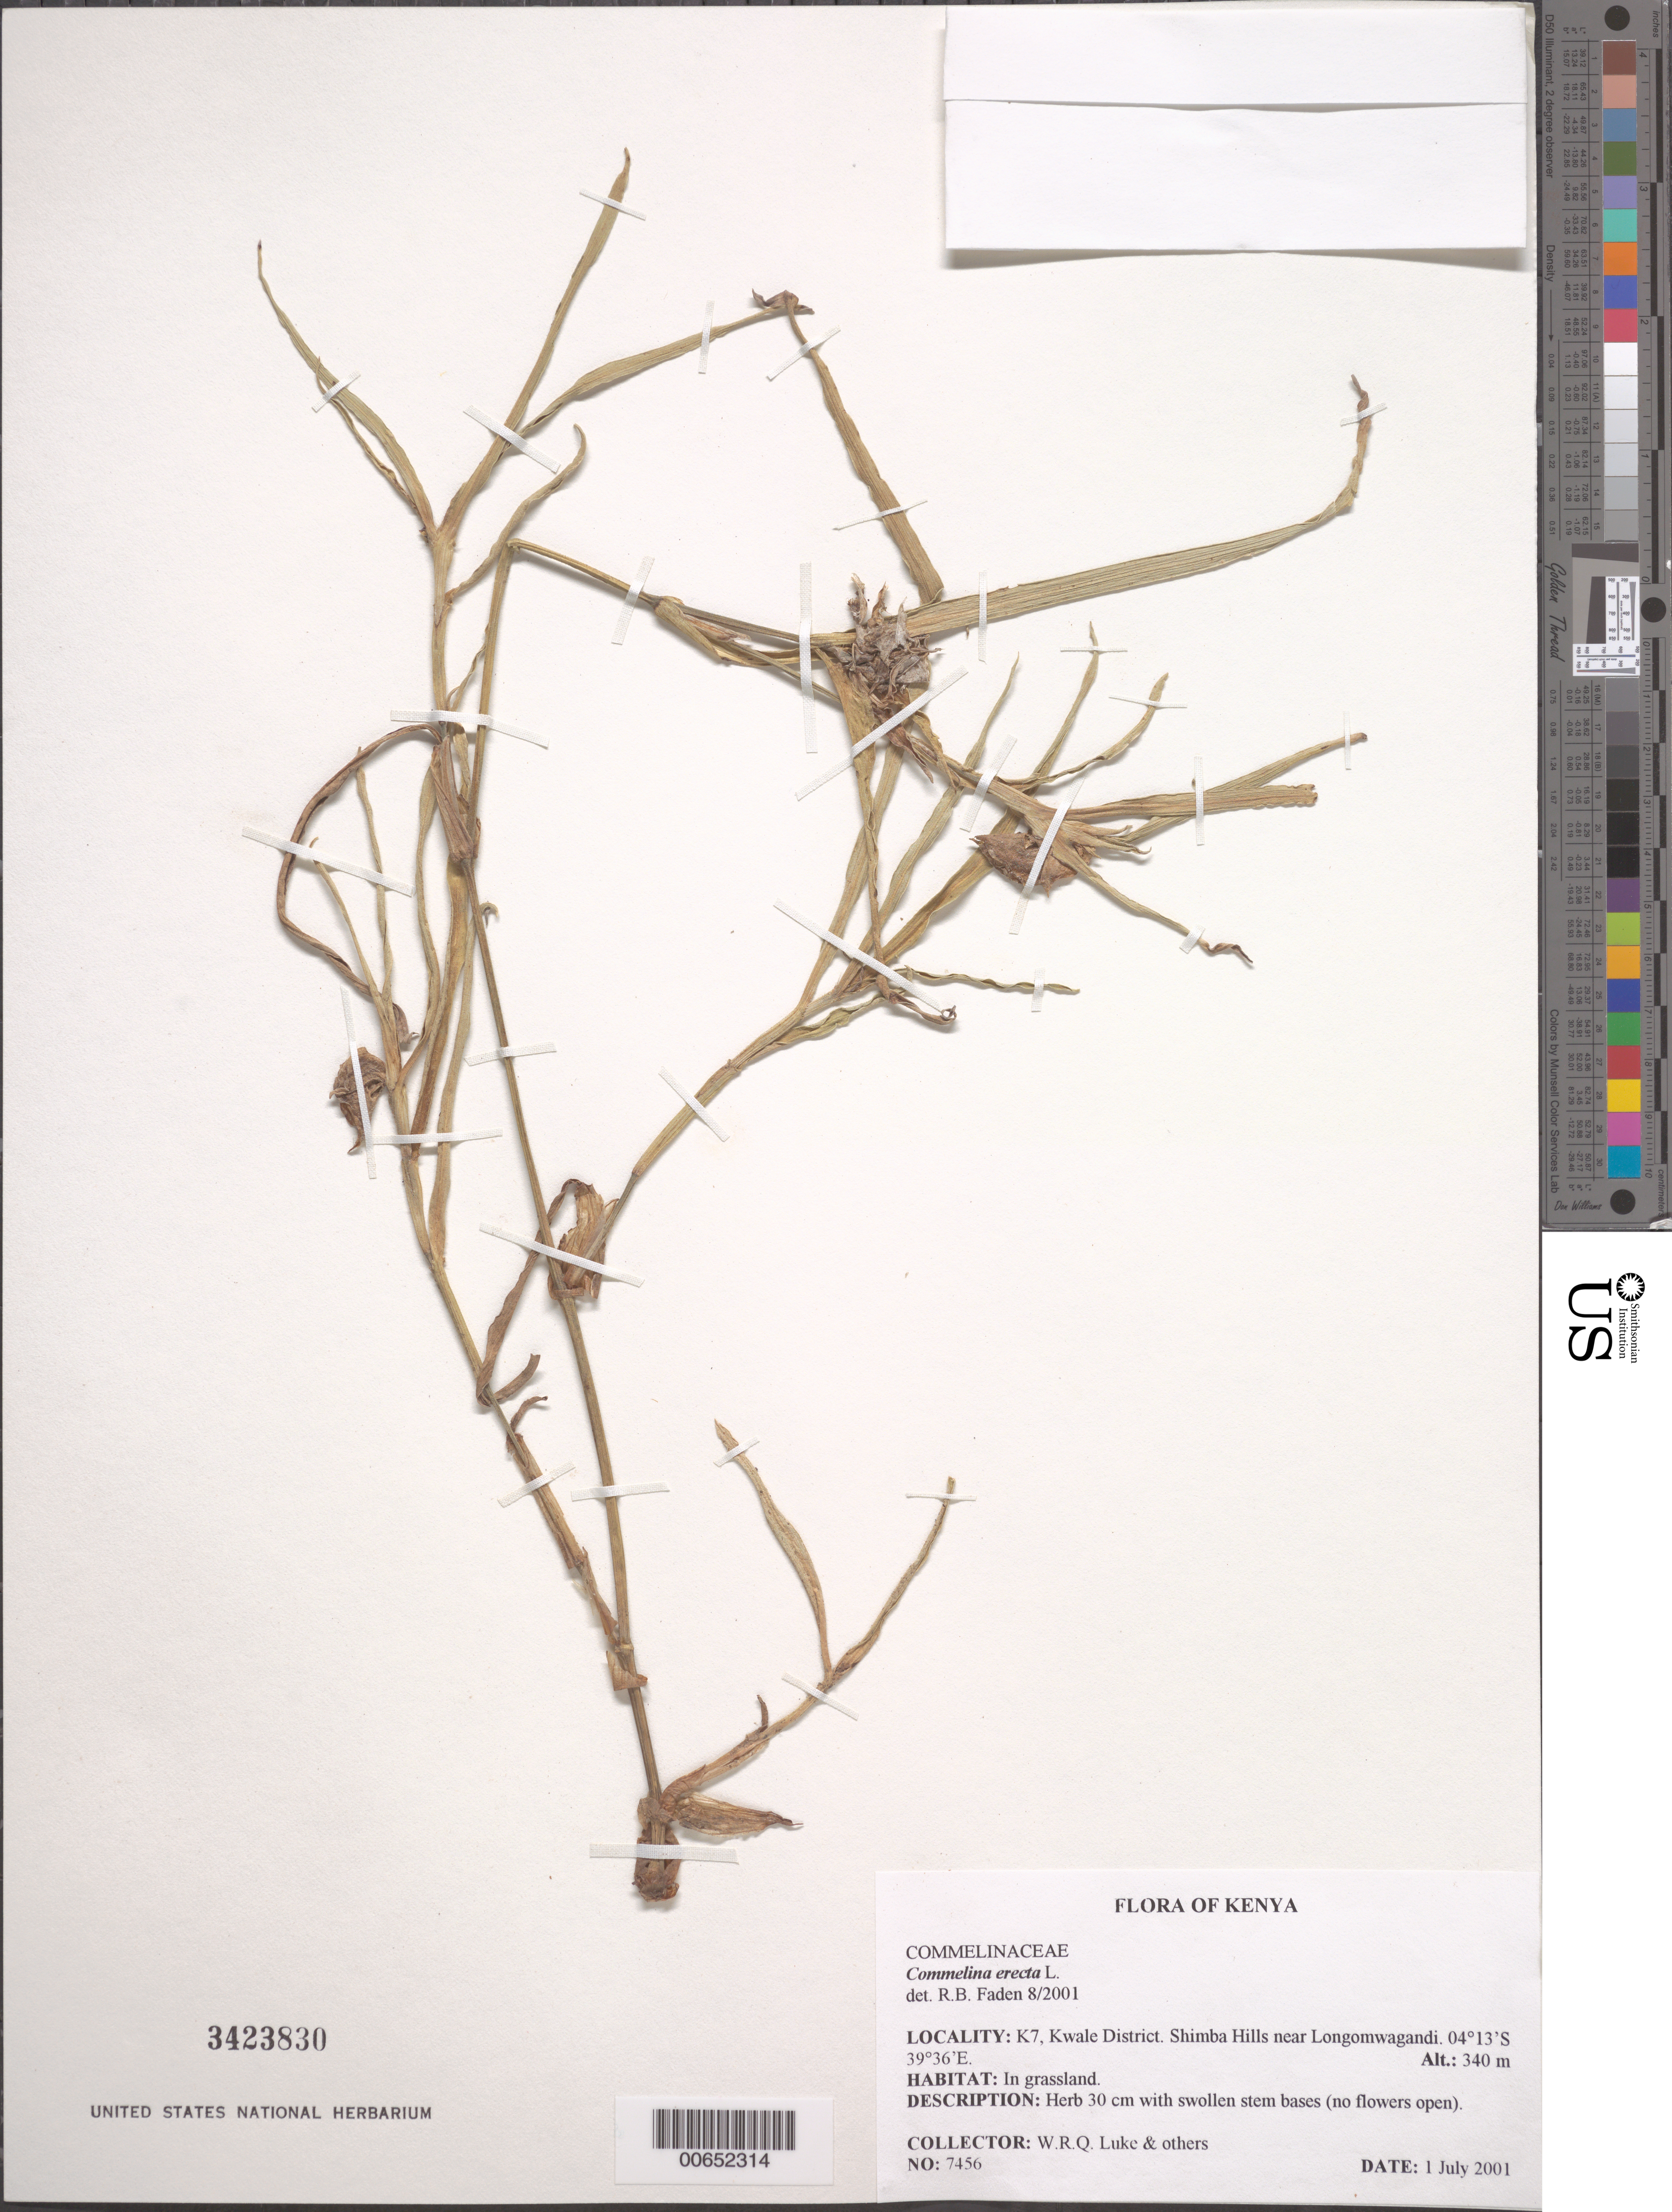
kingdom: Plantae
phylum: Tracheophyta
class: Liliopsida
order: Commelinales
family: Commelinaceae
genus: Commelina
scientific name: Commelina erecta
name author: L.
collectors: P. Luke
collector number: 7456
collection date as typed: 01 Jul 2001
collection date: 2001-07-01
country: Kenya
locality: Kwale Dist., Shimba Hills near Longomwagandi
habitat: grassland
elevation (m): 340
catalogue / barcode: US 3423830